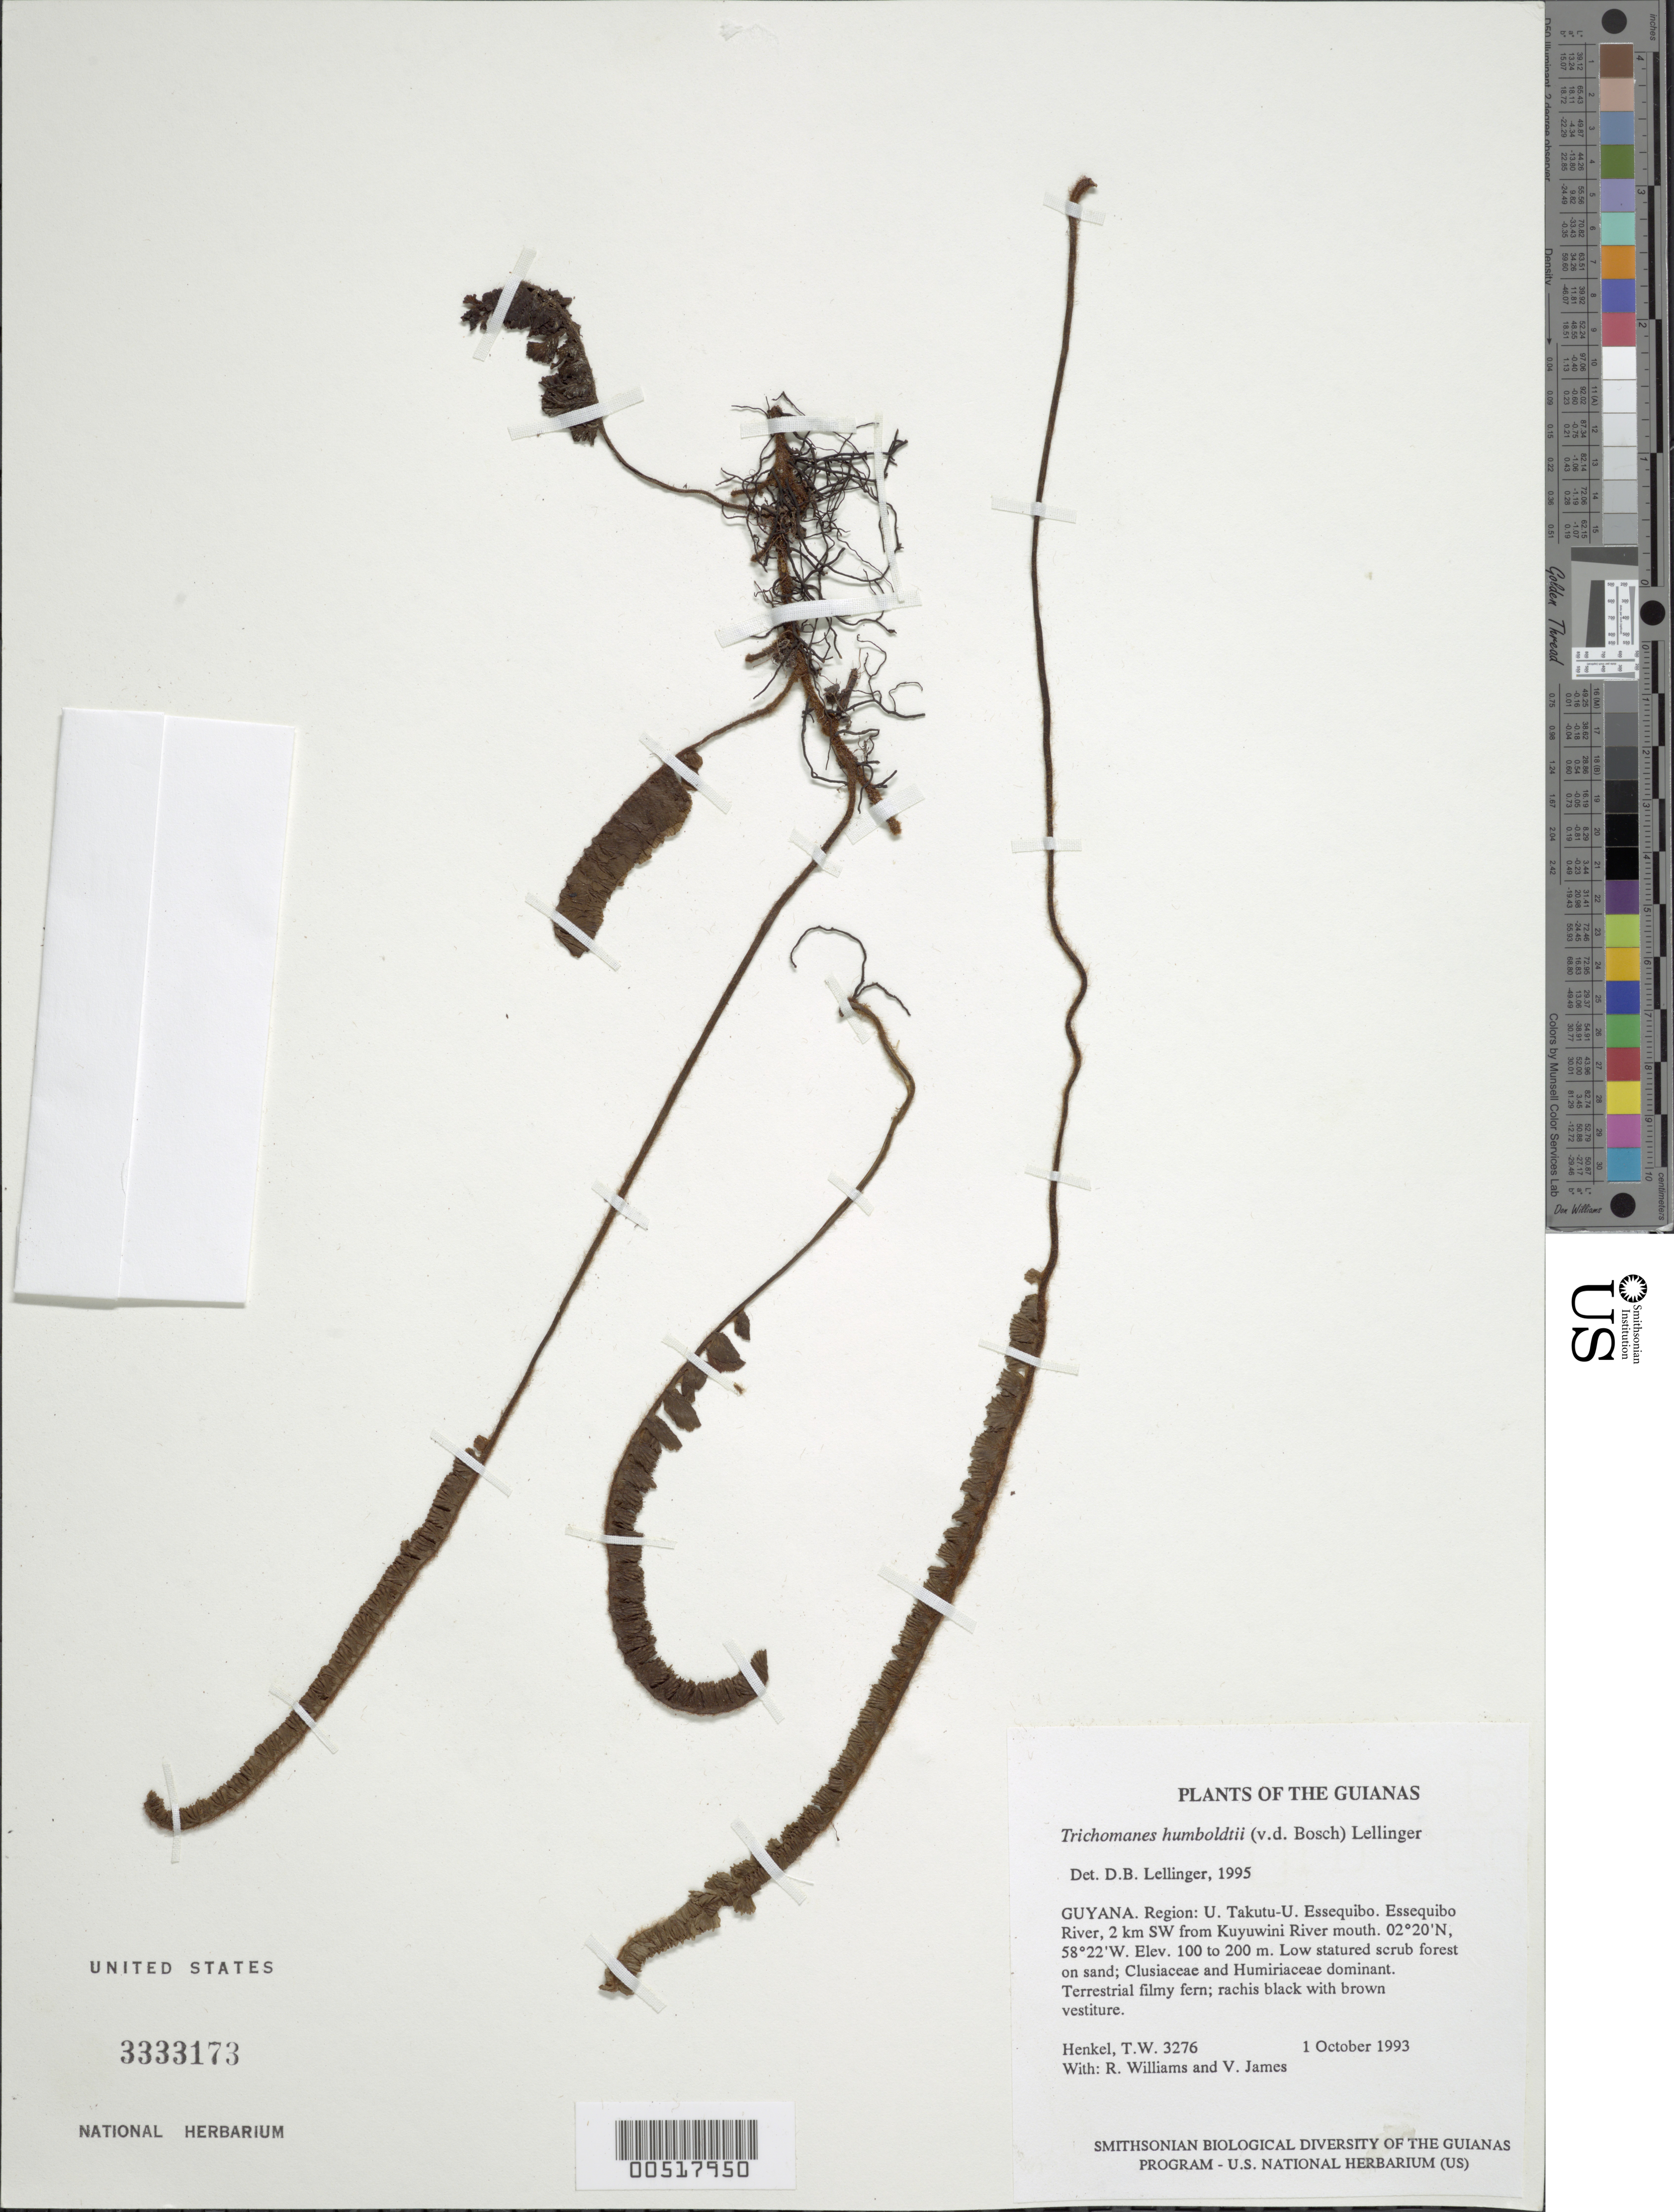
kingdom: Plantae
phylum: Tracheophyta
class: Polypodiopsida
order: Hymenophyllales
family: Hymenophyllaceae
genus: Trichomanes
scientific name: Trichomanes humboldtii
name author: (Bosch) Lellinger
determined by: Lellinger, David B., (BOT), Smithsonian Institution - National Museum of Natural History (UNITED STATES)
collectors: T. Henkel, R. Williams & V. James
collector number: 3276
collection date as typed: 1 October 1993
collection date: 1993-10-01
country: Guyana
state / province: U. Takutu-U. Essequibo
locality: Essequibo River, 2 km SW from Kuyuwini River mouth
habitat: Low statured scrub forest on sand; Clusiaceae and Humiriaceae dominant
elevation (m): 100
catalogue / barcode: US 3333173